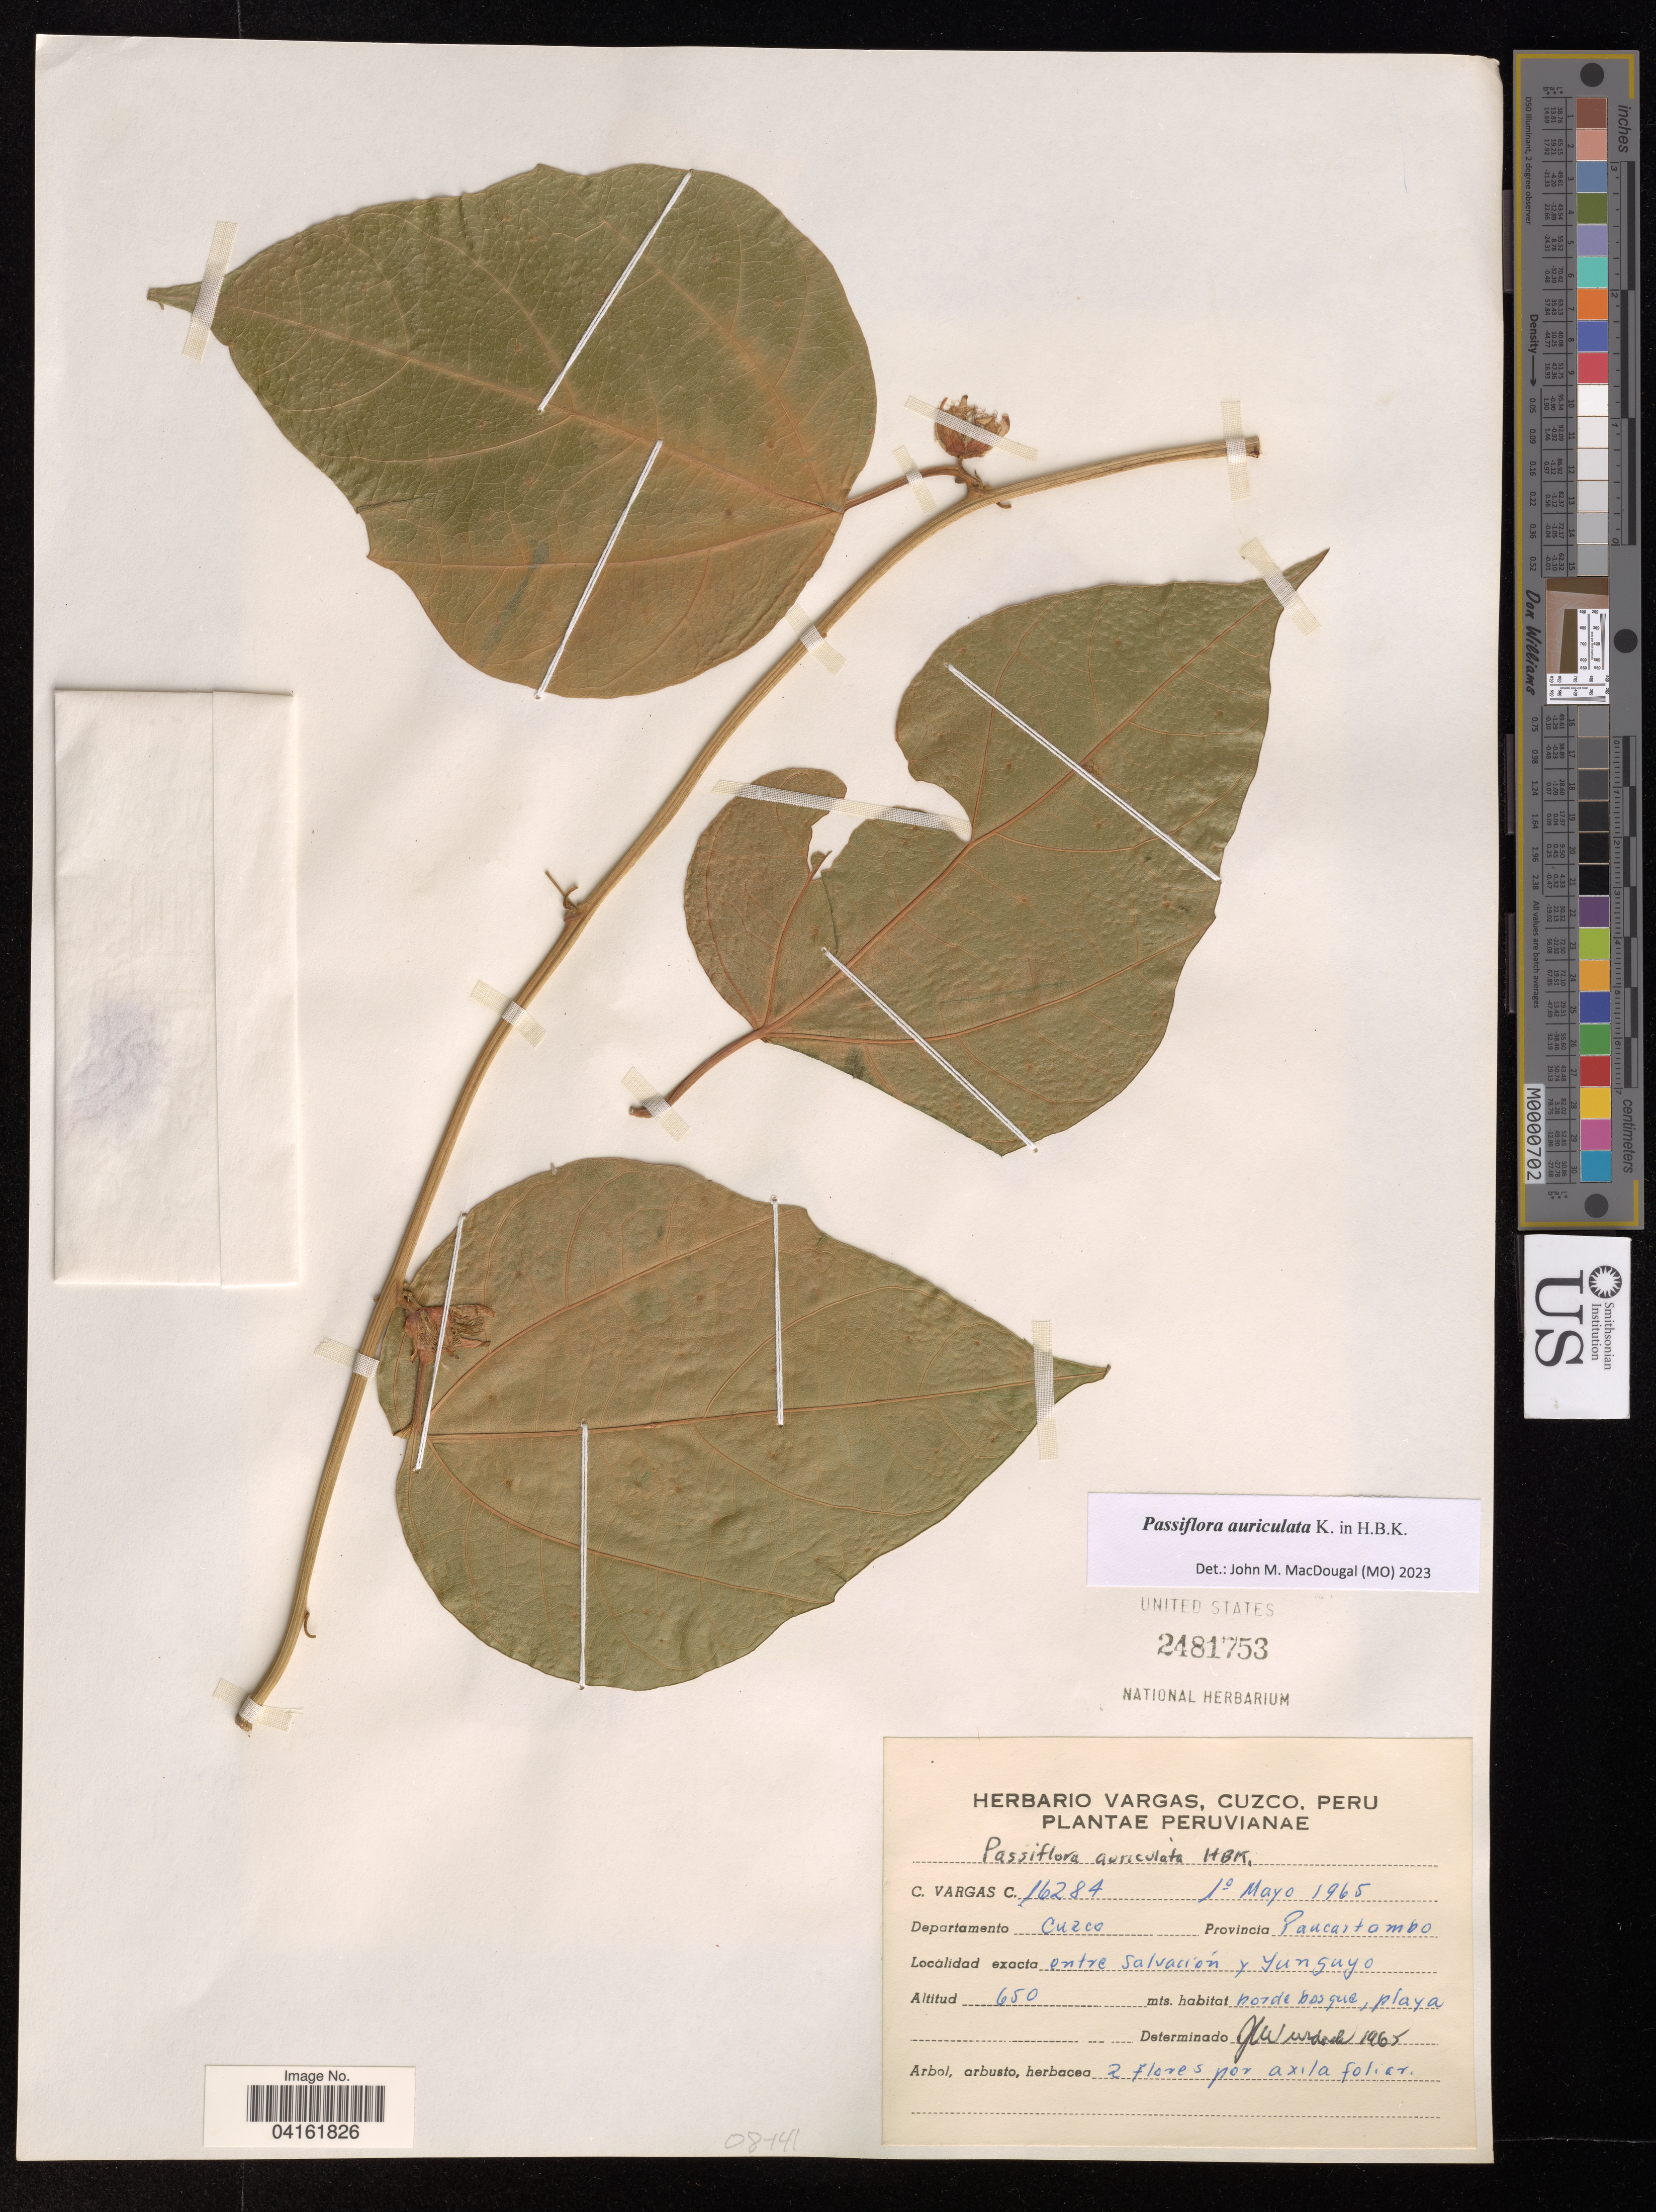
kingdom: Plantae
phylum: Tracheophyta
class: Magnoliopsida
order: Malpighiales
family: Passifloraceae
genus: Passiflora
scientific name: Passiflora auriculata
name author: Kunth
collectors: C. Vargas C.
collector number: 16284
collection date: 1965-05-01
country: Peru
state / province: Cusco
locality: Departamento Cuzco. Provincia Paucartambo. Entre salvacción y Yungayo.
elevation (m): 650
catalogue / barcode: US 2481753